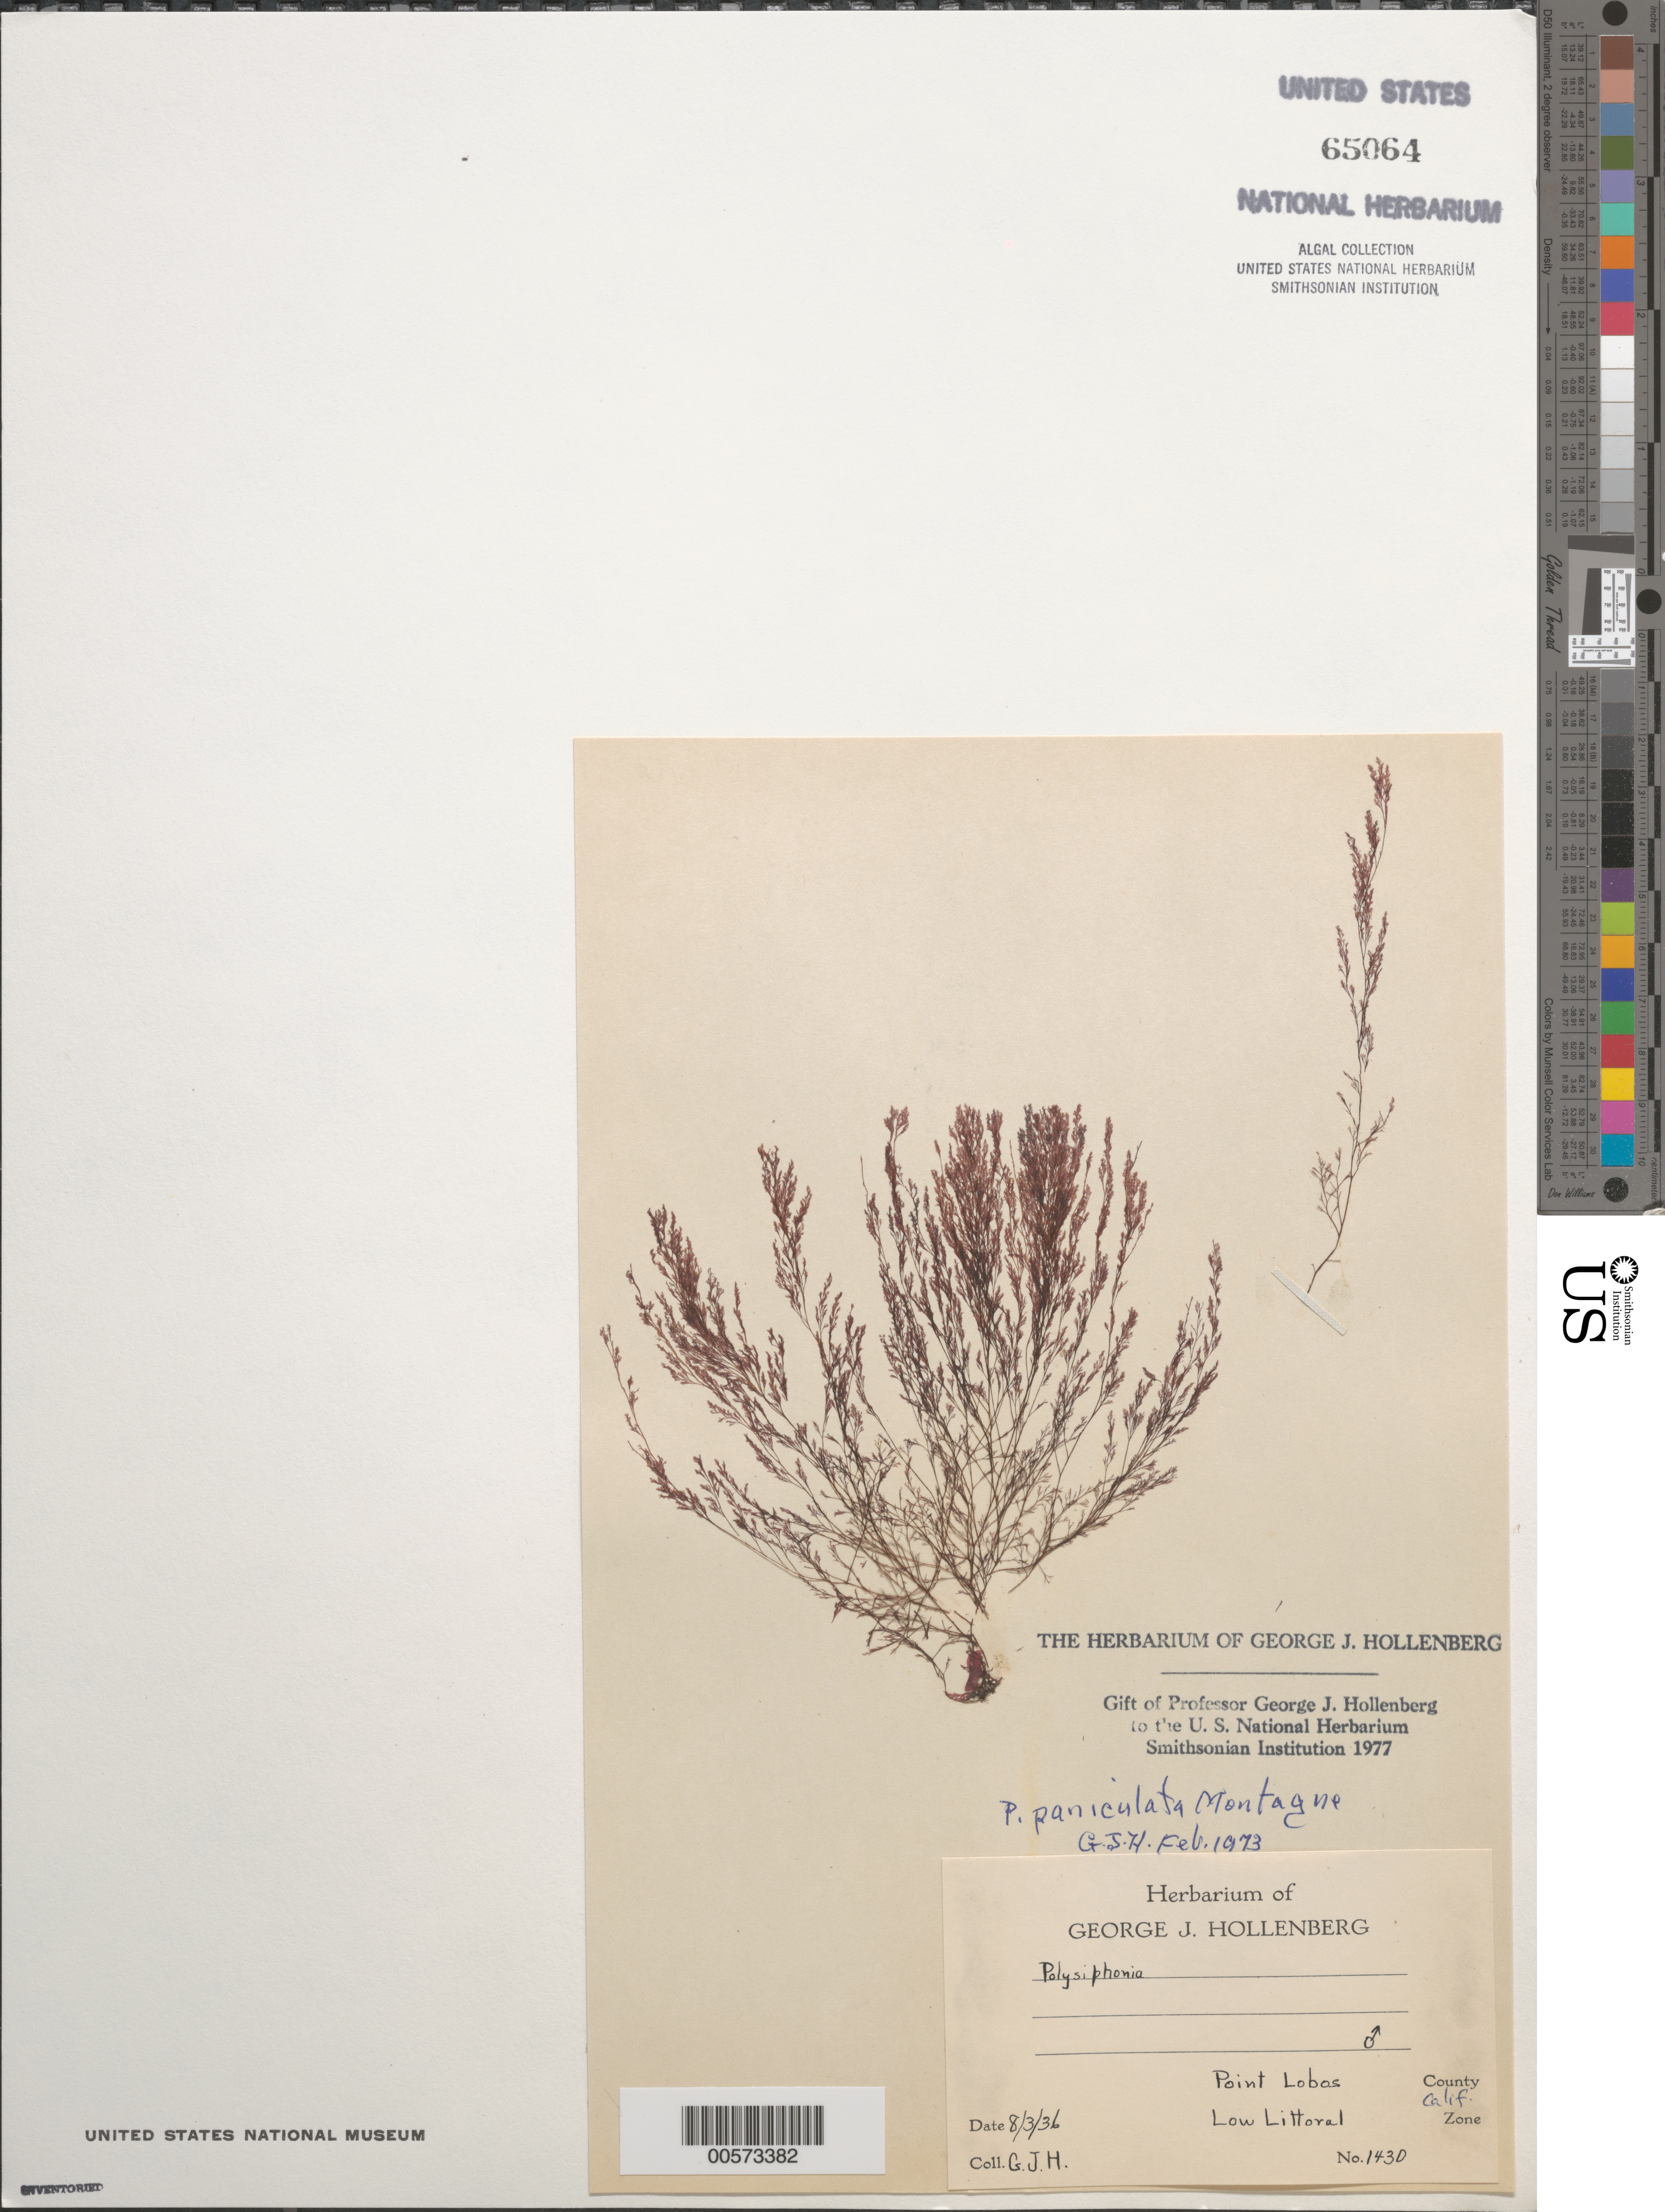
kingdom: Plantae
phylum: Rhodophyta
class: Florideophyceae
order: Ceramiales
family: Rhodomelaceae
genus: Eutrichosiphonia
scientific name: Eutrichosiphonia paniculata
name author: (Mont.) D.E.Bustamante & T.O. Cho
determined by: Algae name updating Project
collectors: G. Hollenberg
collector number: GJH 1430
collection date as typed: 03 Aug 1936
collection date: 1936-08-03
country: United States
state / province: California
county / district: Monterey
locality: Point Lobos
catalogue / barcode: US 65064